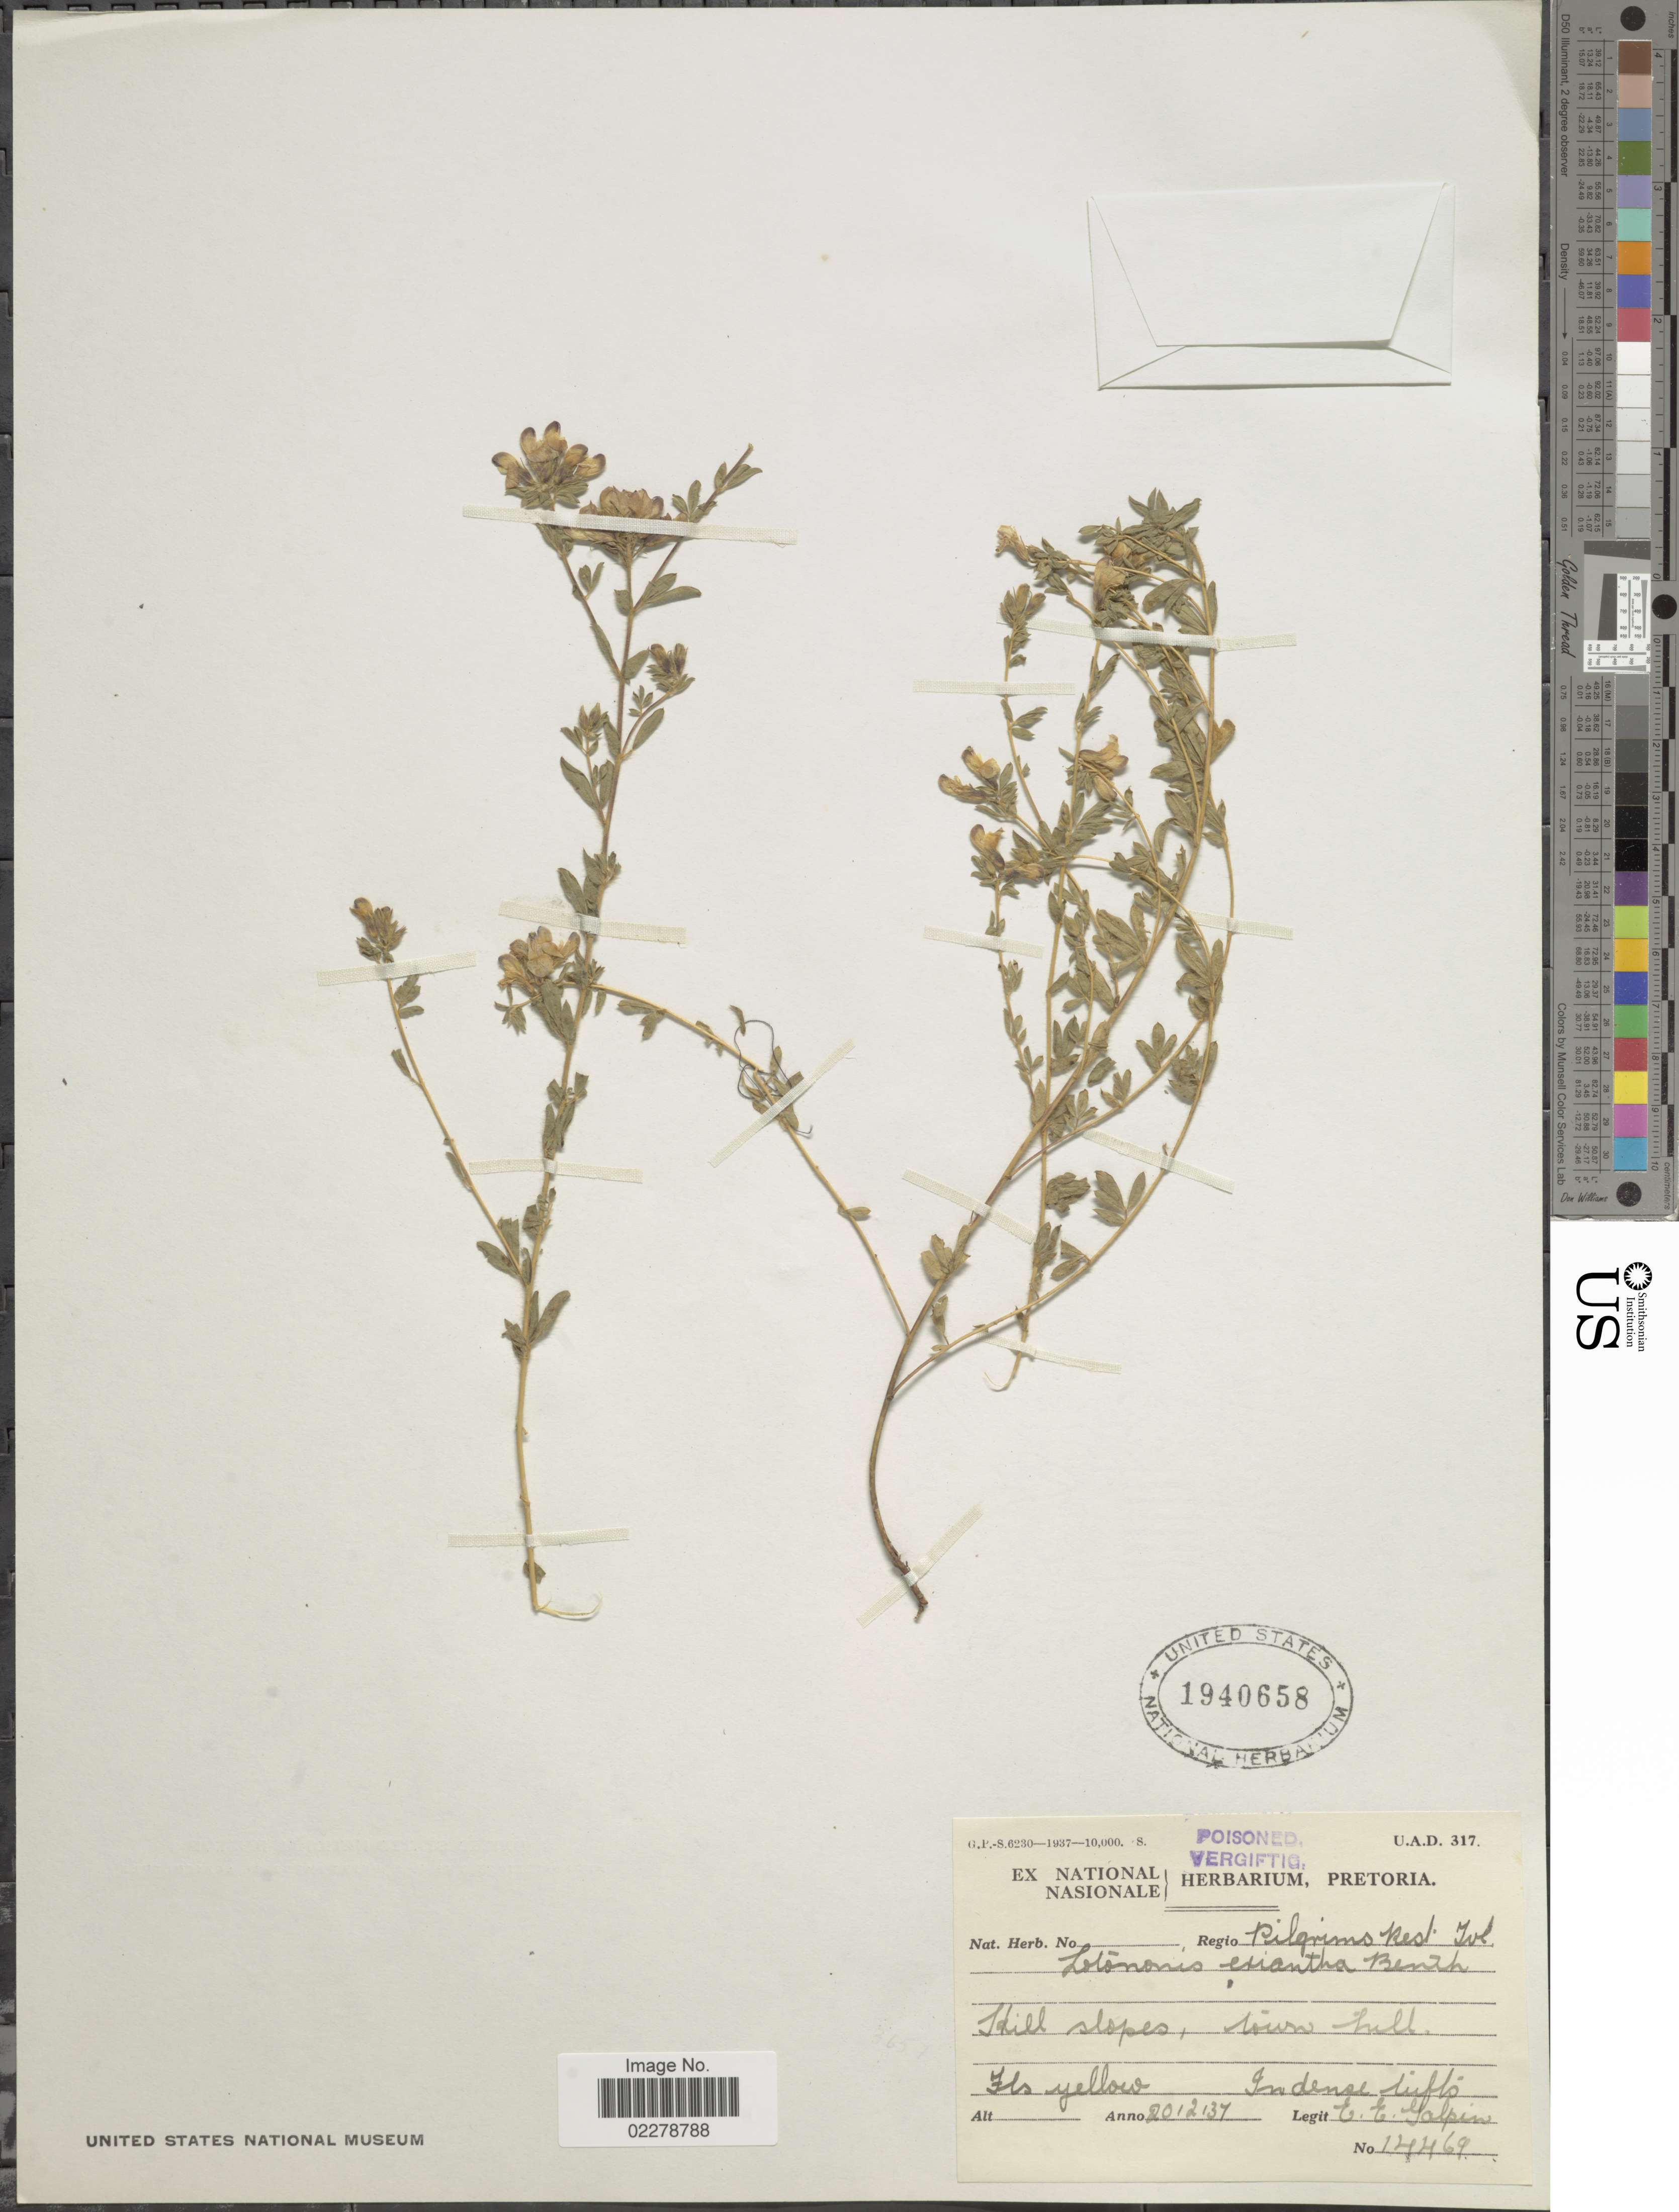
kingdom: Plantae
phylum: Tracheophyta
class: Magnoliopsida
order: Fabales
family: Fabaceae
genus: Lotononis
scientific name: Lotononis eriantha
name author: Benth.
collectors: E. Galpin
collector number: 14469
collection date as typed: Transcribed d/m/y: 20/2/37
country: South Africa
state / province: Mpumalanga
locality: Pilgrims Rest. Tvl. Hill slopes, town hill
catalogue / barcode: US 1940658